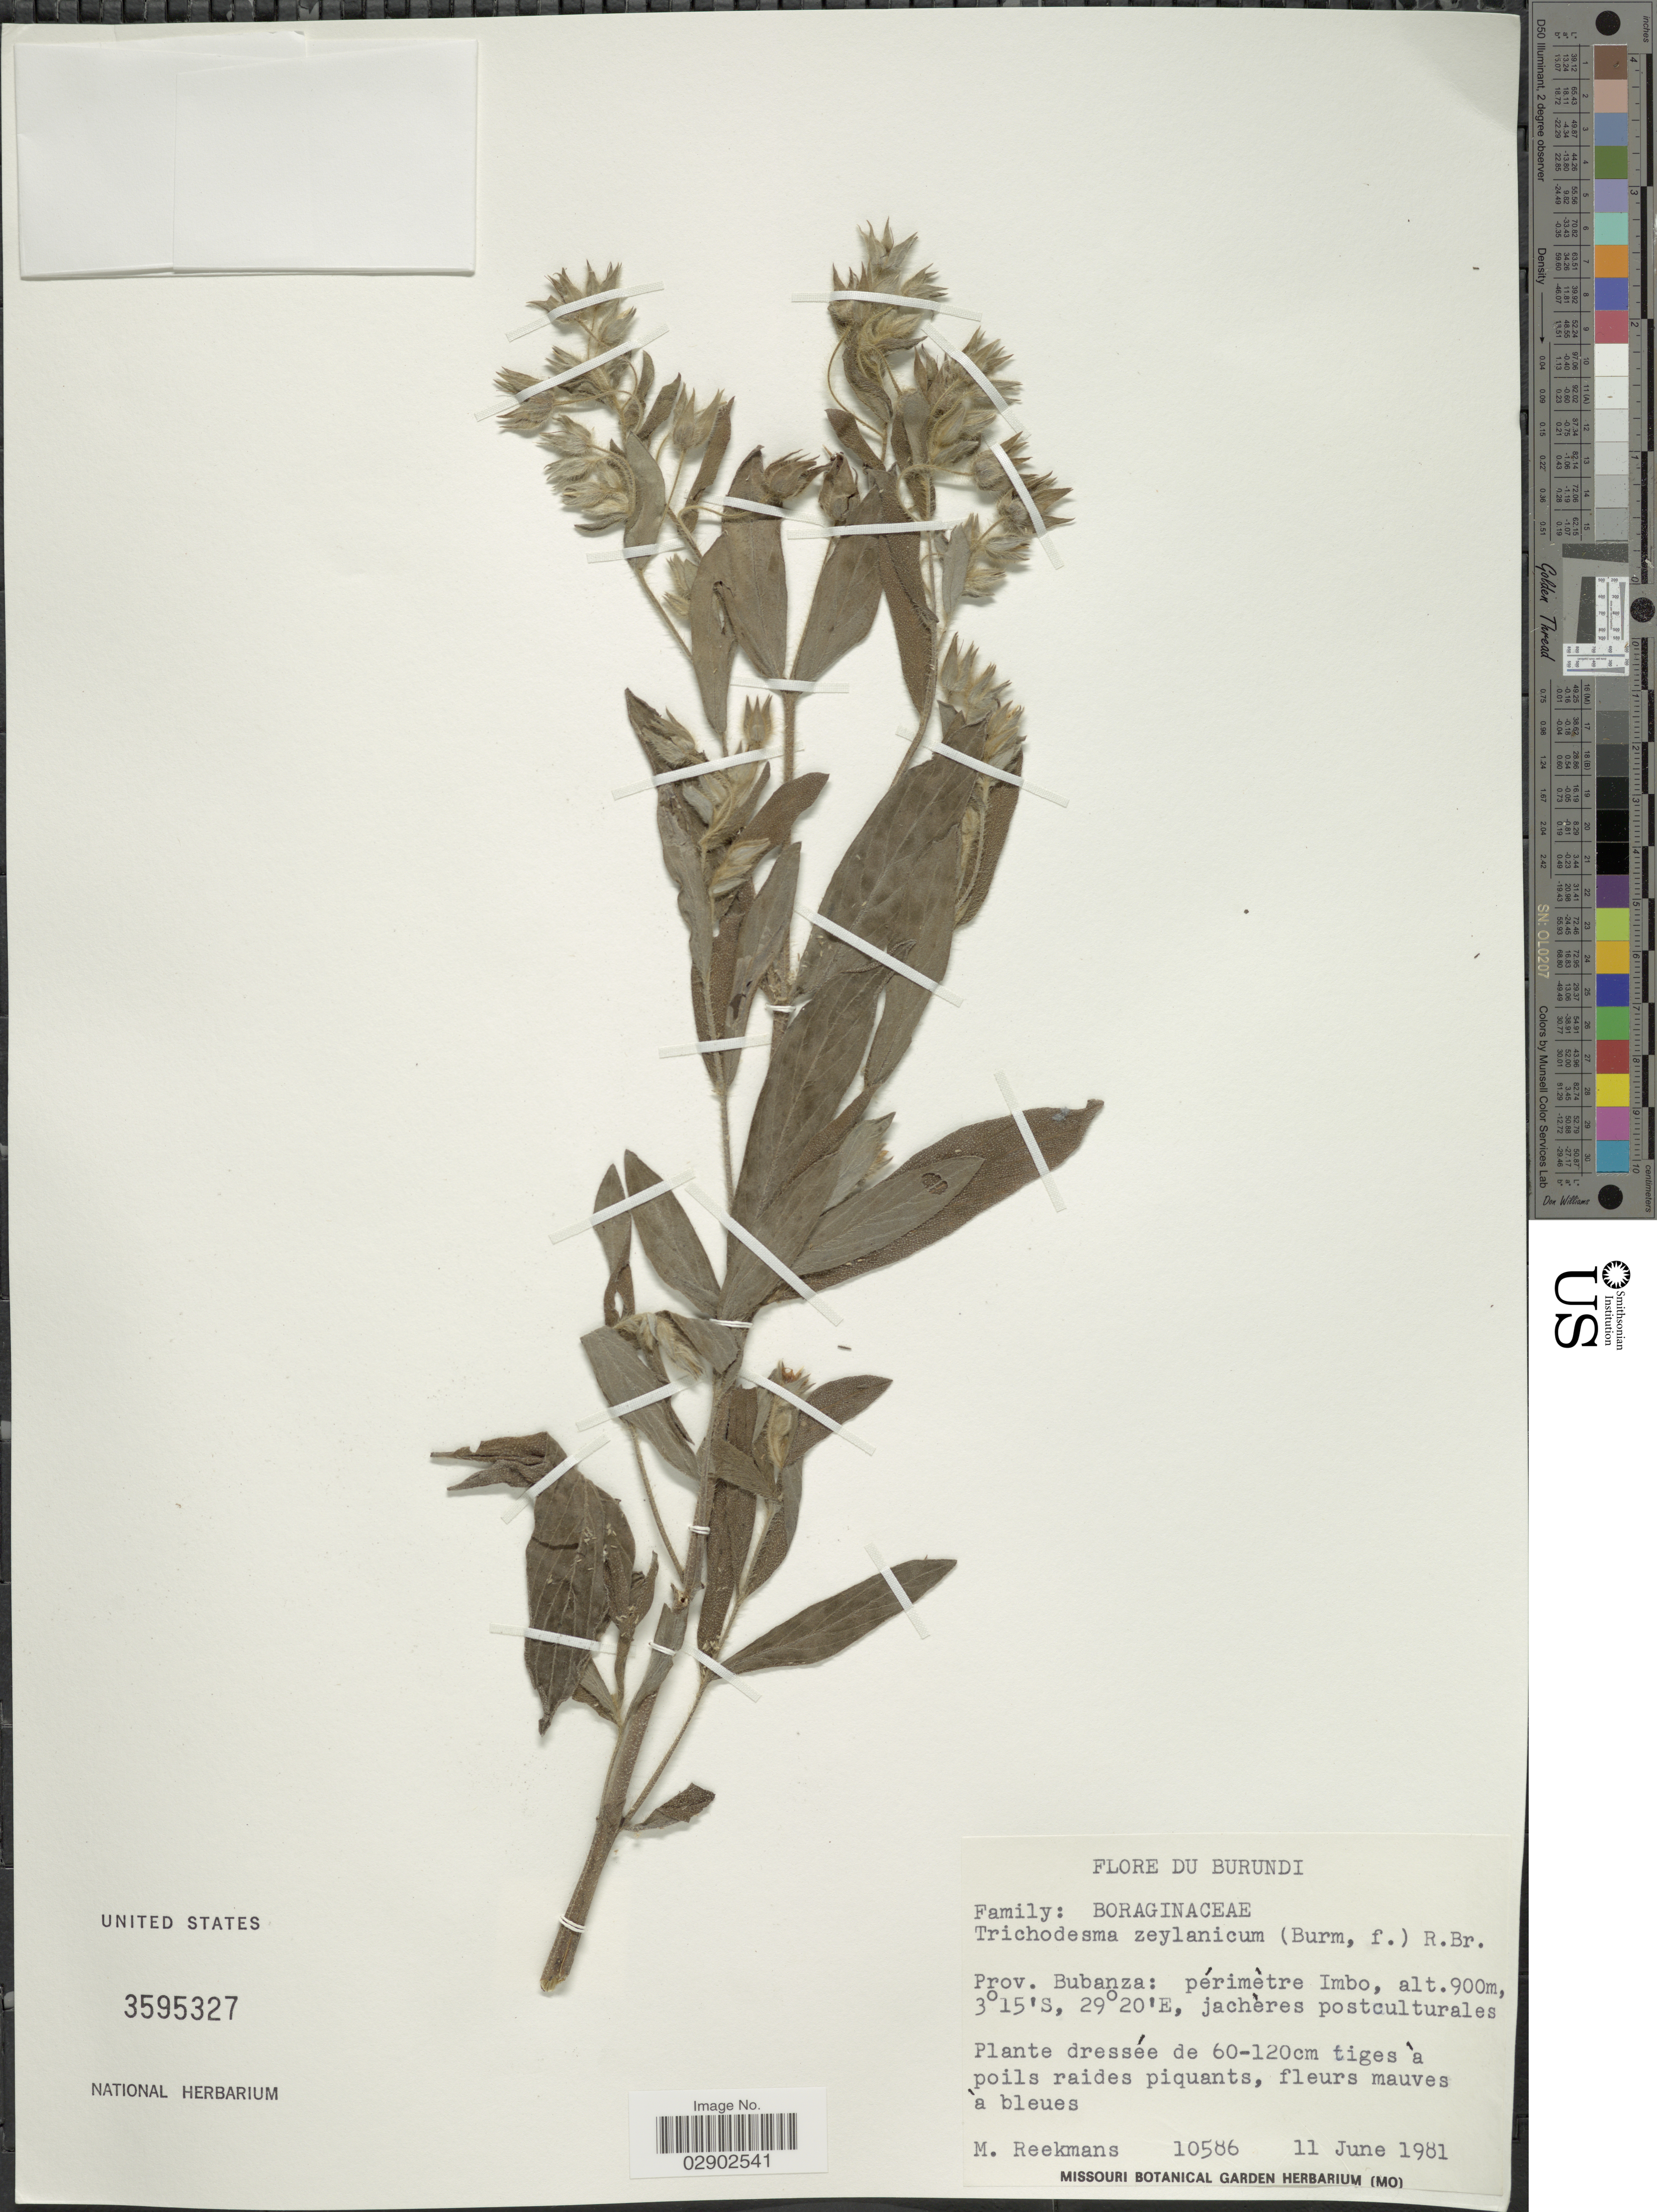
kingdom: Plantae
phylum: Tracheophyta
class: Magnoliopsida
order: Boraginales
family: Boraginaceae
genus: Trichodesma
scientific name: Trichodesma zeylanicum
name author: (Burm. f.) R. Br.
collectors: M. Reekmans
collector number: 10586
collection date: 1981-06-11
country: Burundi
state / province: Bubanza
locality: Périmètre Imbo.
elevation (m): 900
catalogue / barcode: US 3595327